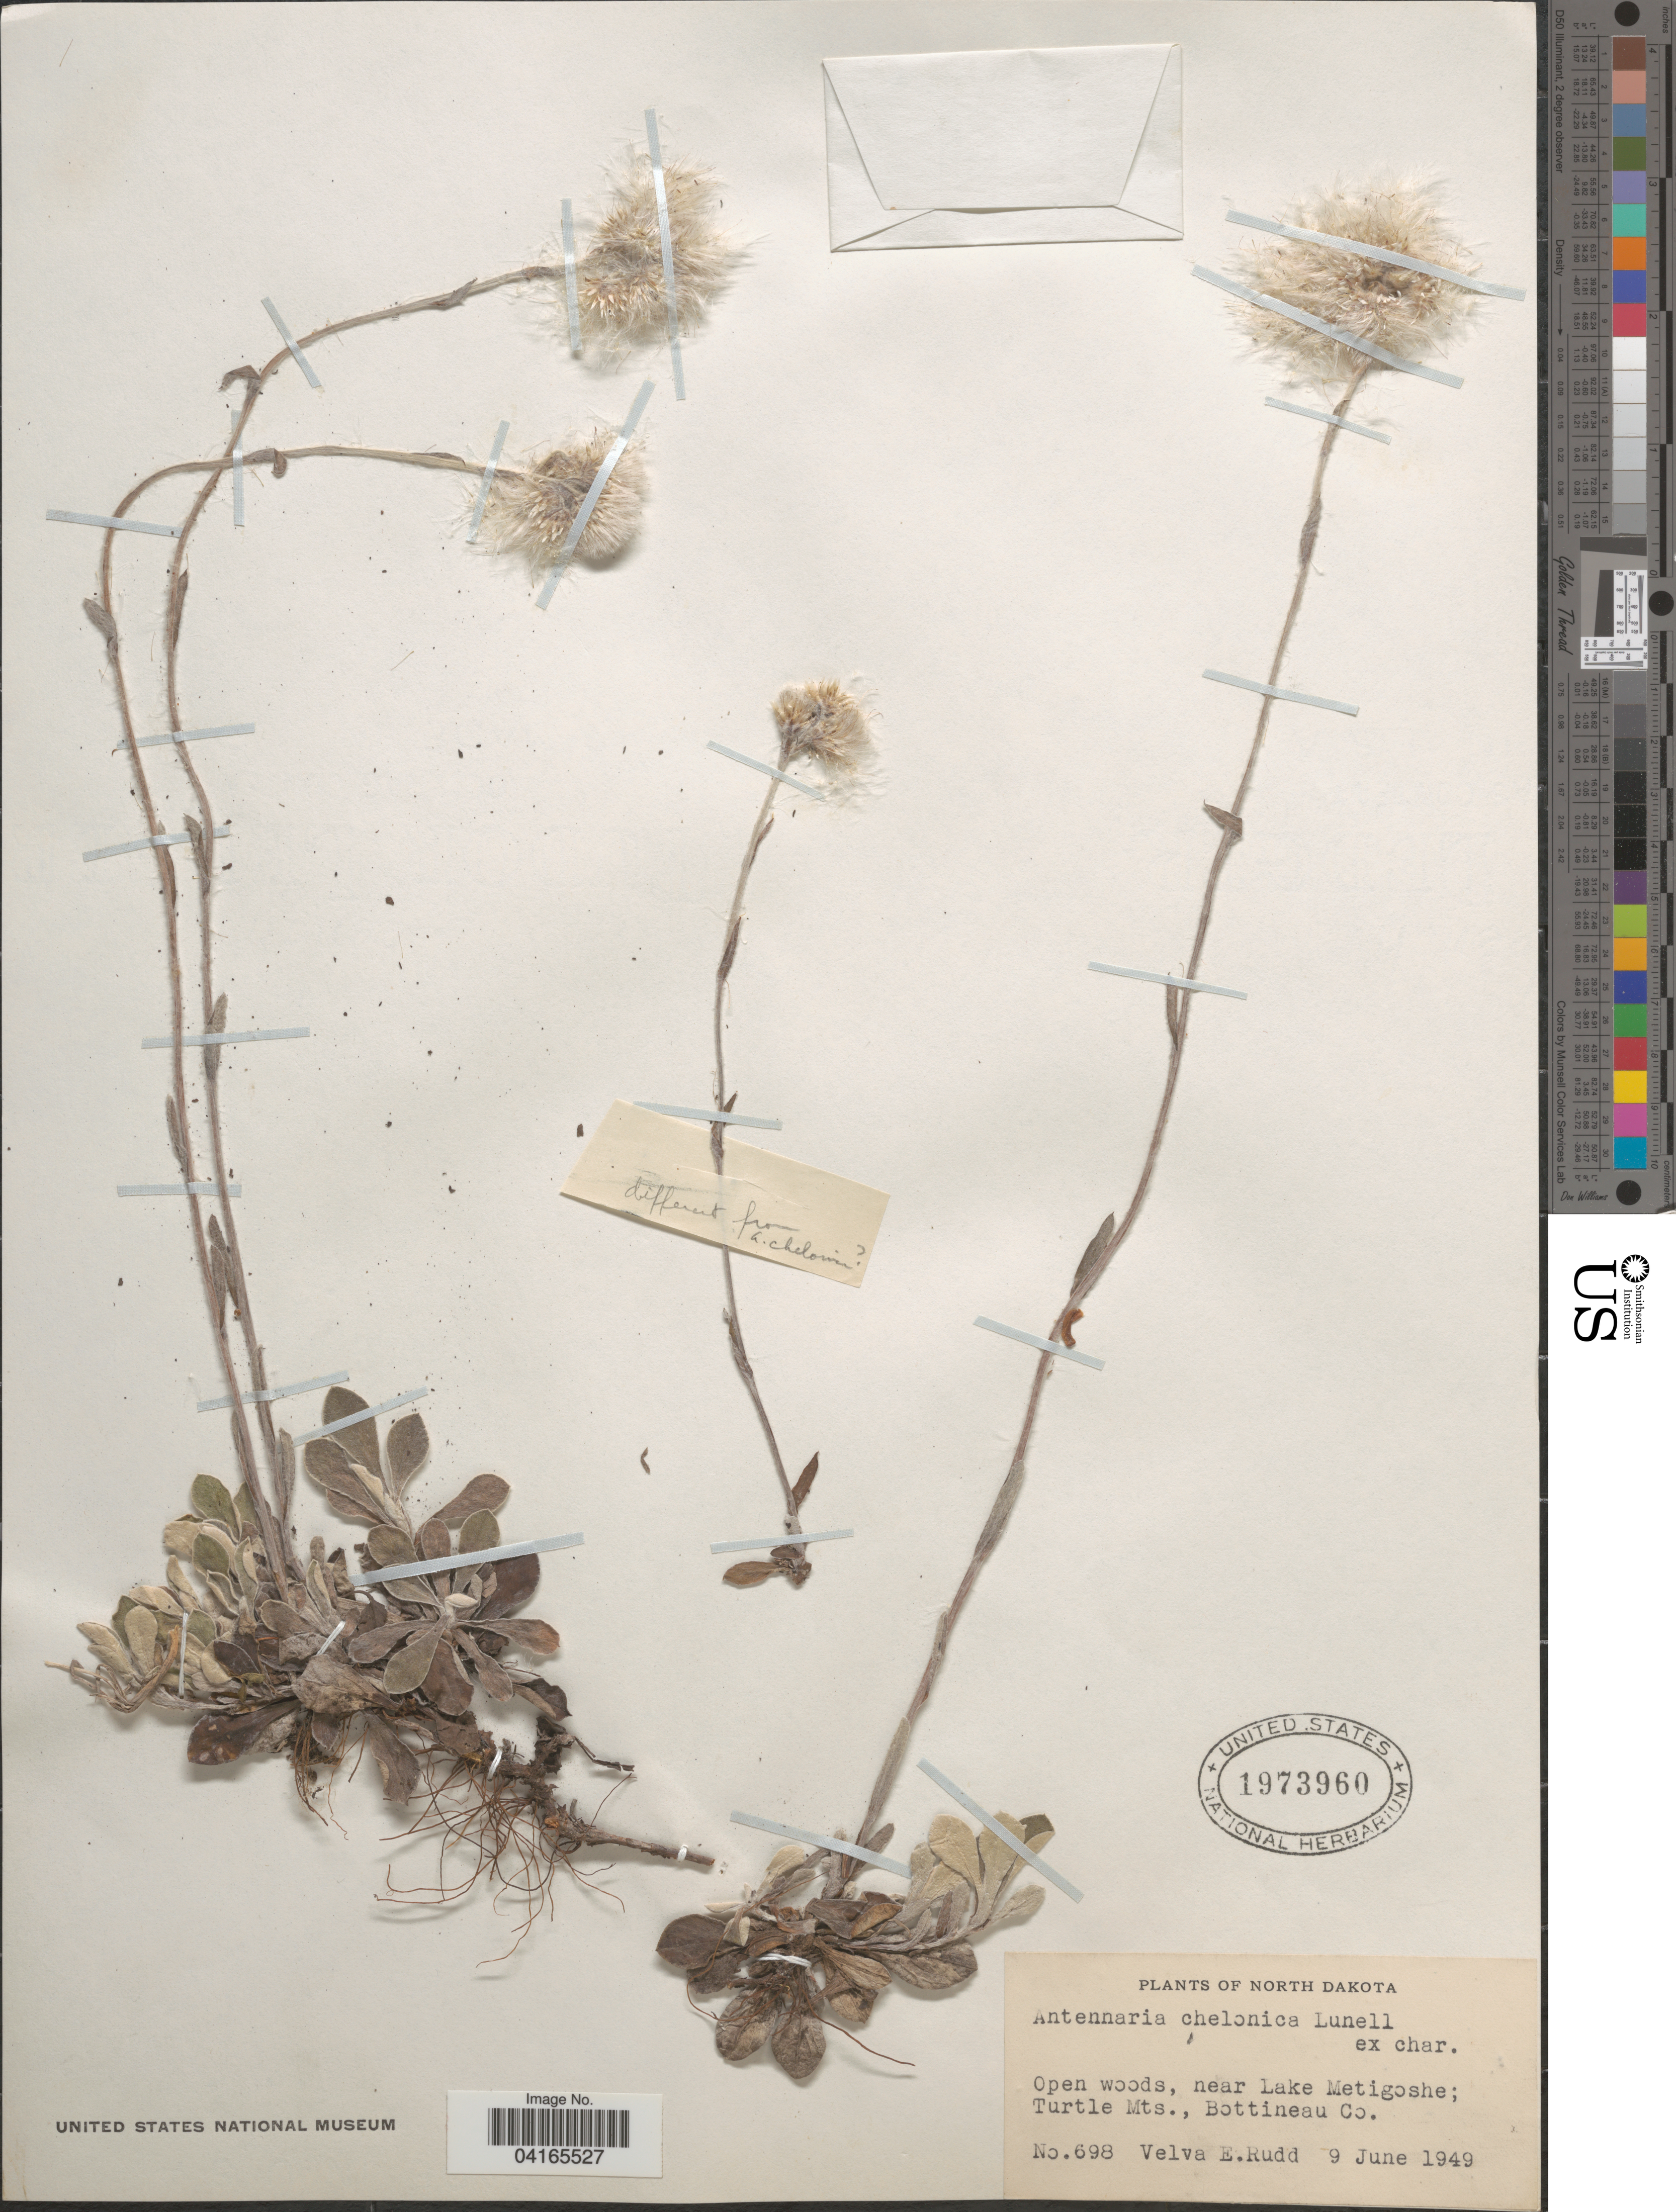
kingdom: Plantae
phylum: Tracheophyta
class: Magnoliopsida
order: Asterales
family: Asteraceae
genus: Antennaria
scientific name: Antennaria chelonica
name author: Lunell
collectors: V. E. Rudd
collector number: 698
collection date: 1949-06-09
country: United States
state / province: North Dakota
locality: Open woods, near Lake Metigoshe; Turtle Mts., Bottineau Co.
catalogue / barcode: US 1973960